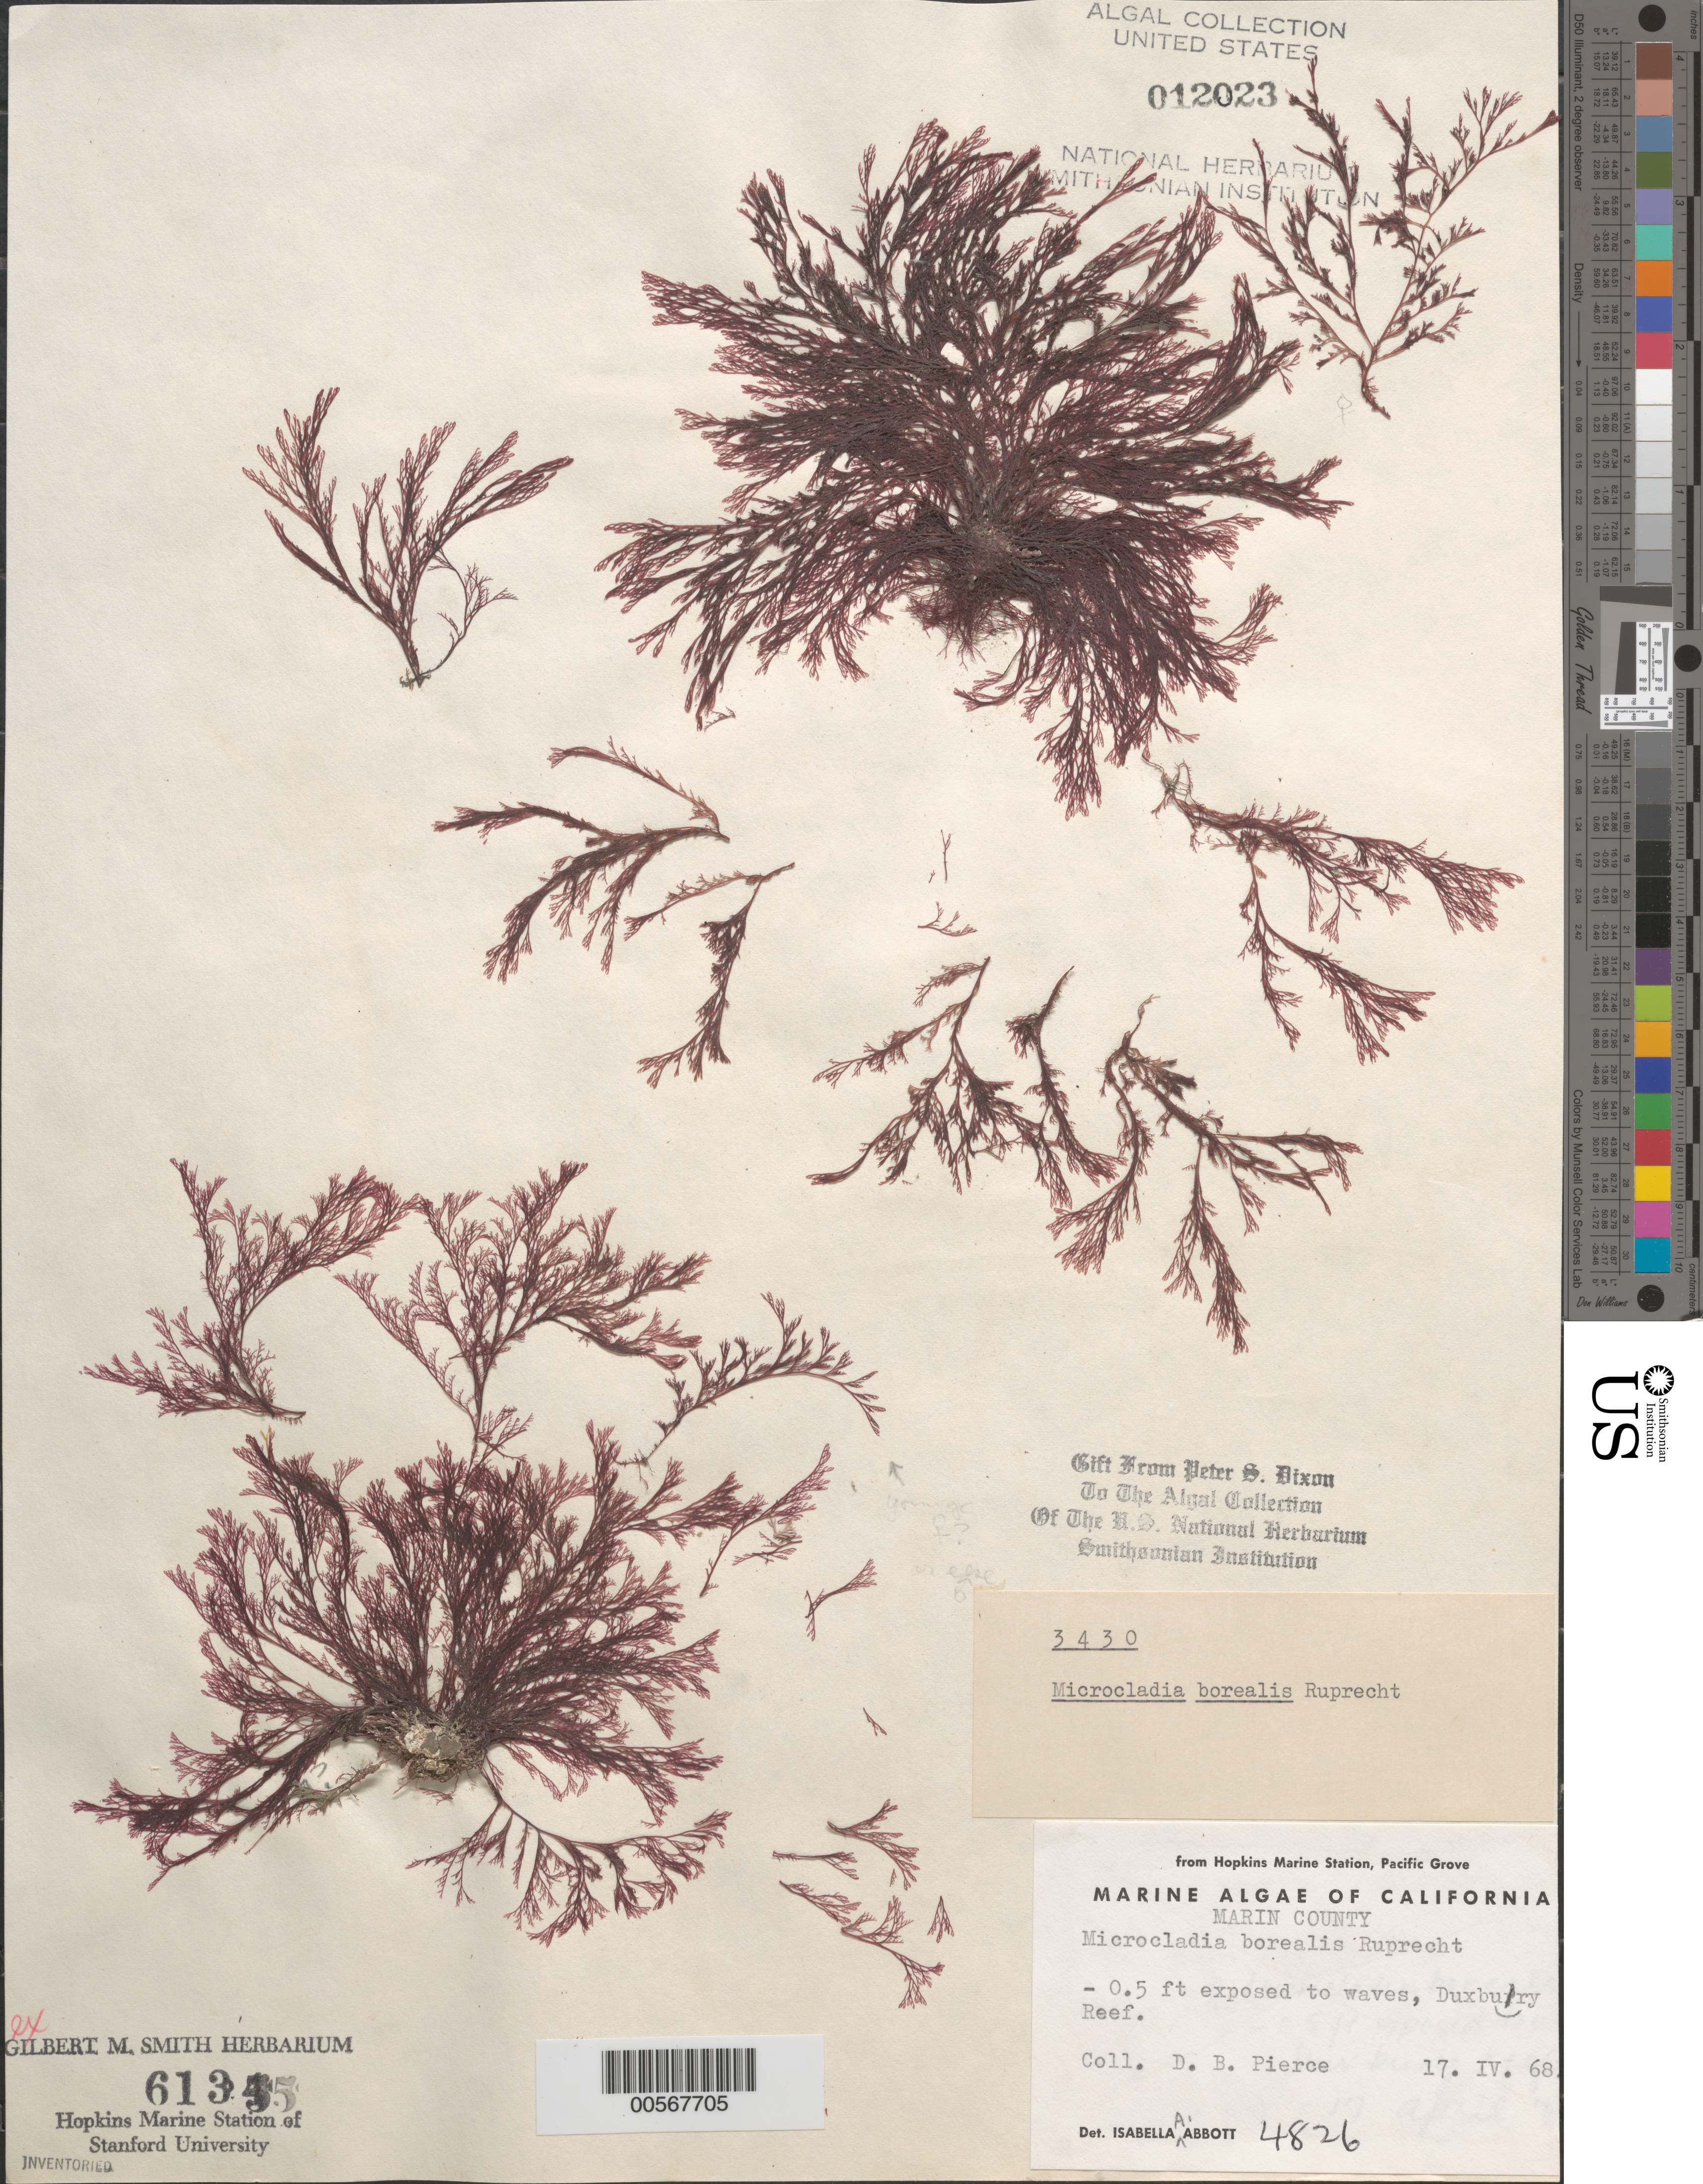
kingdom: Plantae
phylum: Rhodophyta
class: Florideophyceae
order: Ceramiales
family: Ceramiaceae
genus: Microcladia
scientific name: Microcladia borealis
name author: Rupr.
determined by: Abbott, Isabella A.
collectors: D. Pierce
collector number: IAA 4826 & PSD 3430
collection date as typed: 17 Apr 1968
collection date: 1968-04-17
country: United States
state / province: California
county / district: Marin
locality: Duxbury Reef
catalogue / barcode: US 12023